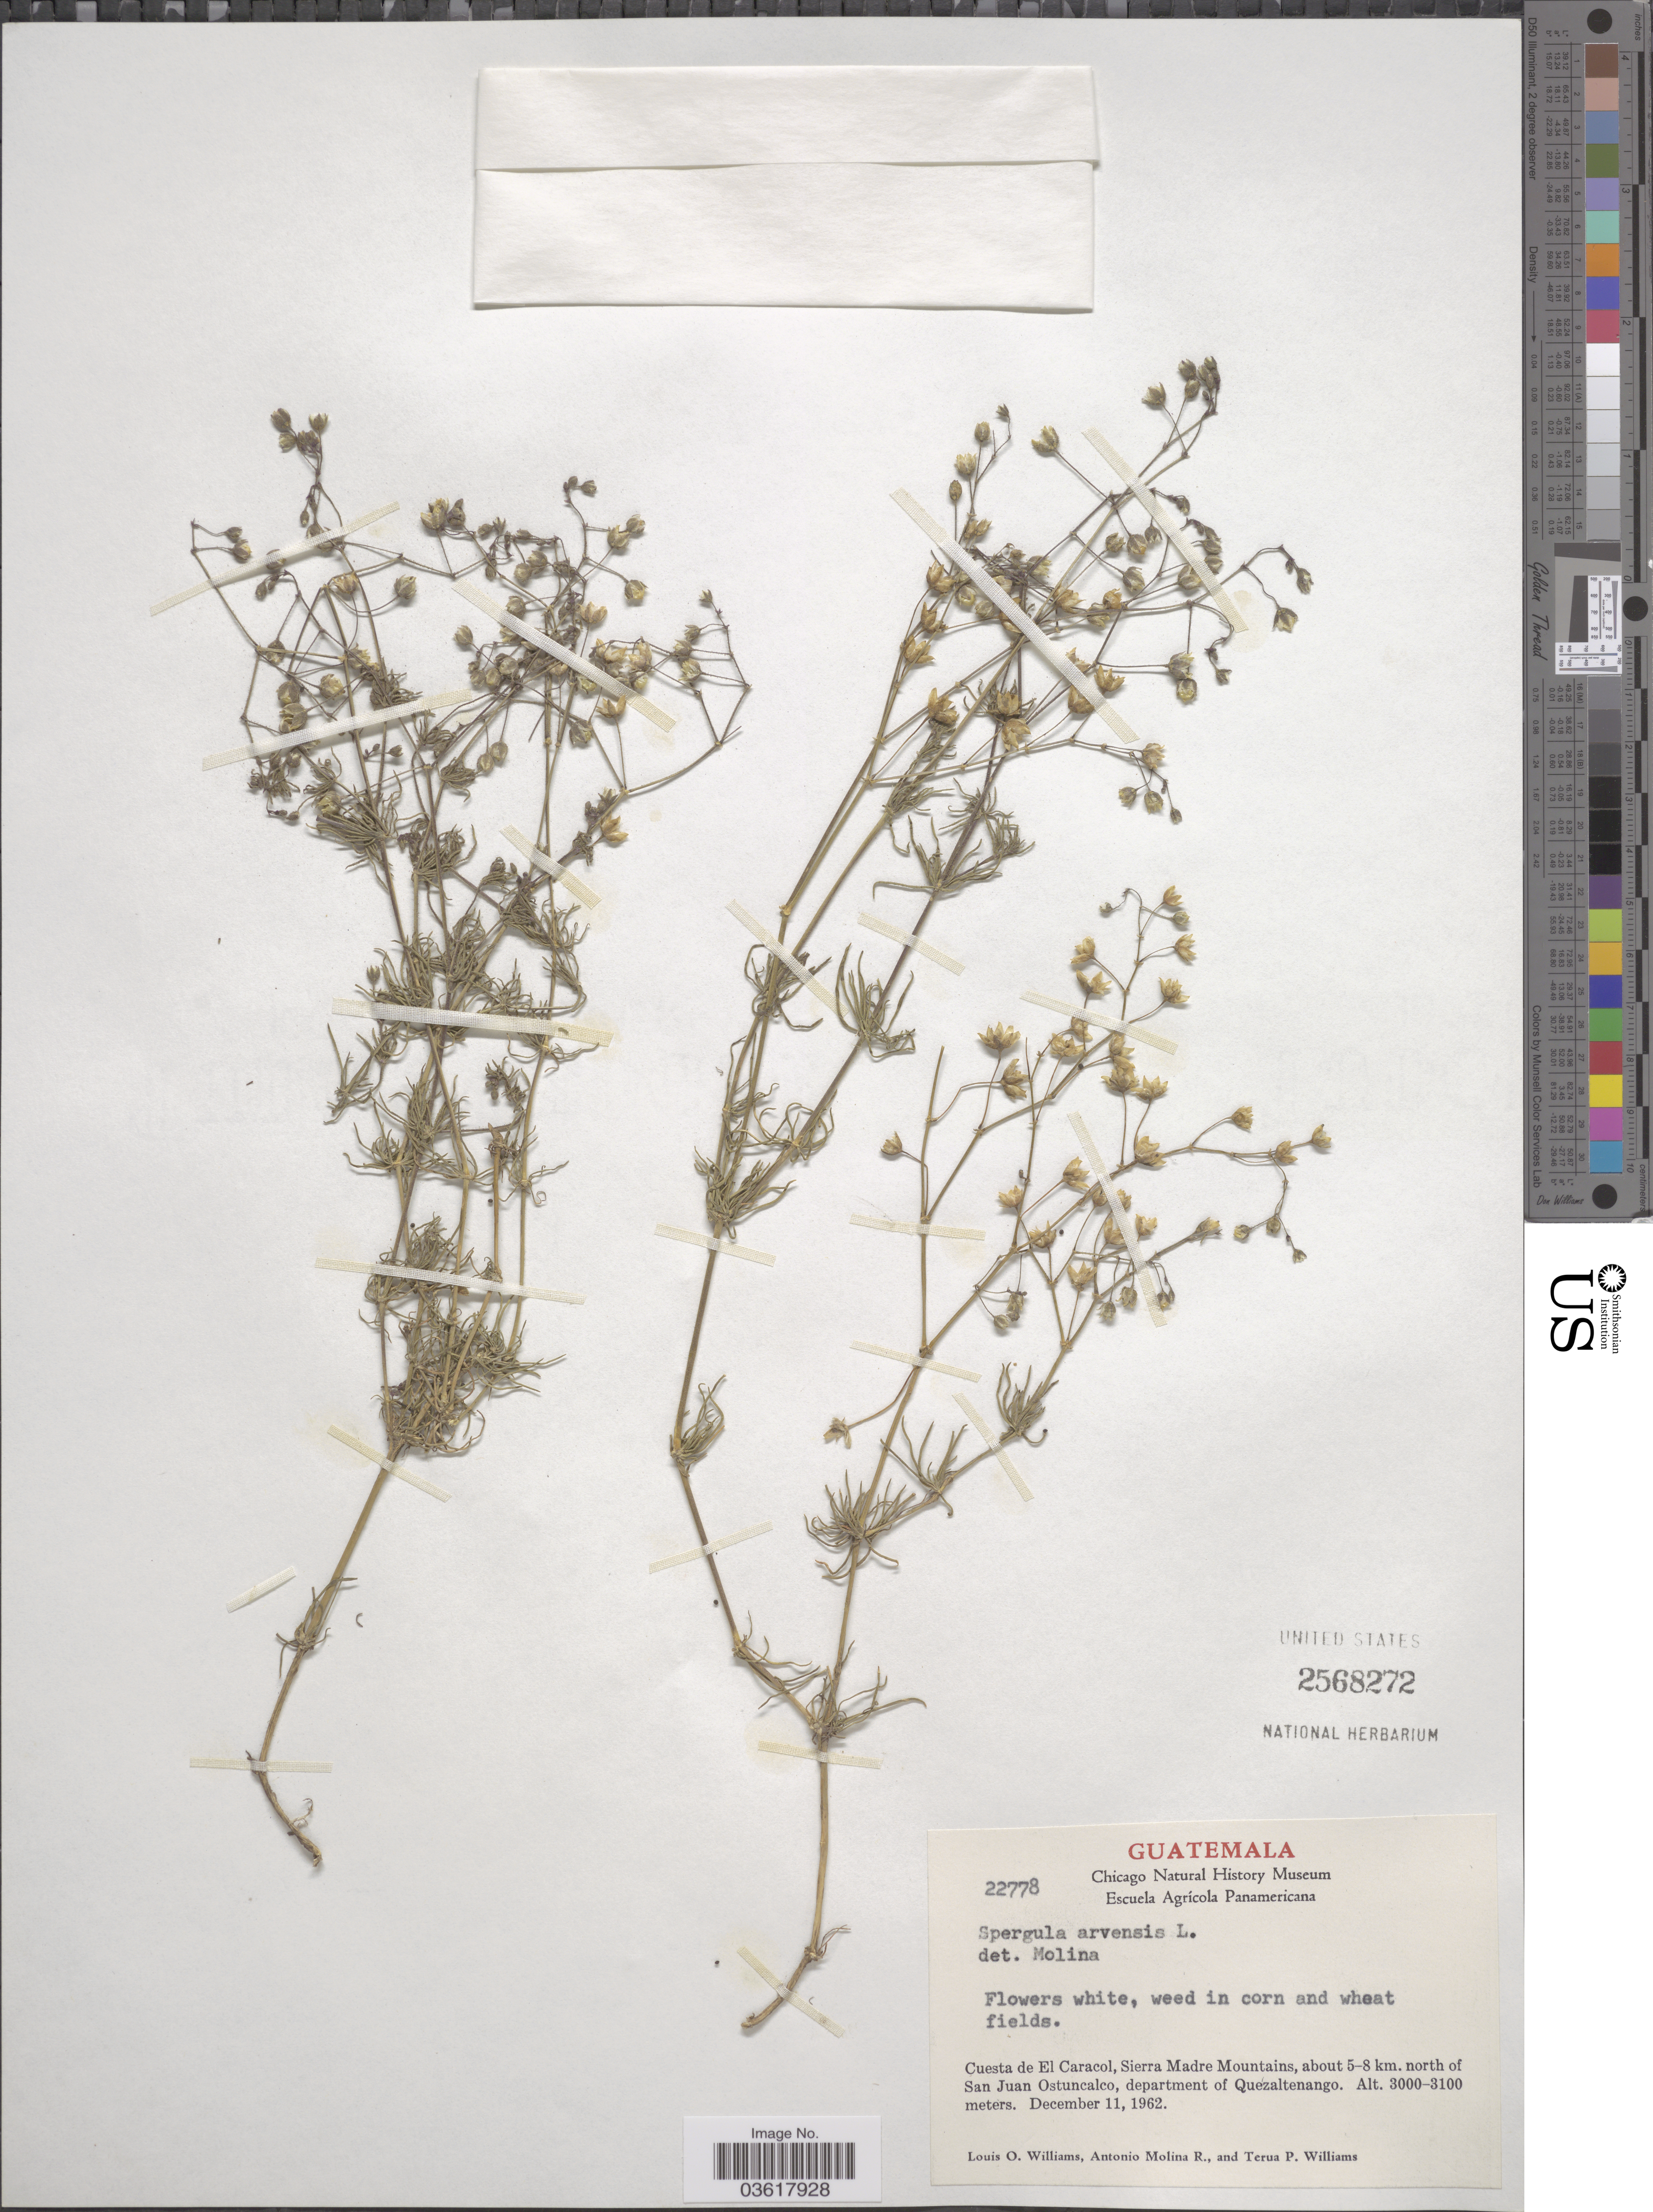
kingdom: Plantae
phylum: Tracheophyta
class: Magnoliopsida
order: Caryophyllales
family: Caryophyllaceae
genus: Spergula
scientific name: Spergula arvensis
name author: L.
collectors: L. O. Williams, A. Molina R. & T. Williams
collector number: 22778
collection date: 1962-12-11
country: Guatemala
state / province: Quetzaltenango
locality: Cuesta de El Caracol, Sierra Madre Mountains, about 5-8 km. north of San Juan Ostuncalco, department of Quezaltenango.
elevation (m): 3000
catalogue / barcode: US 2568272